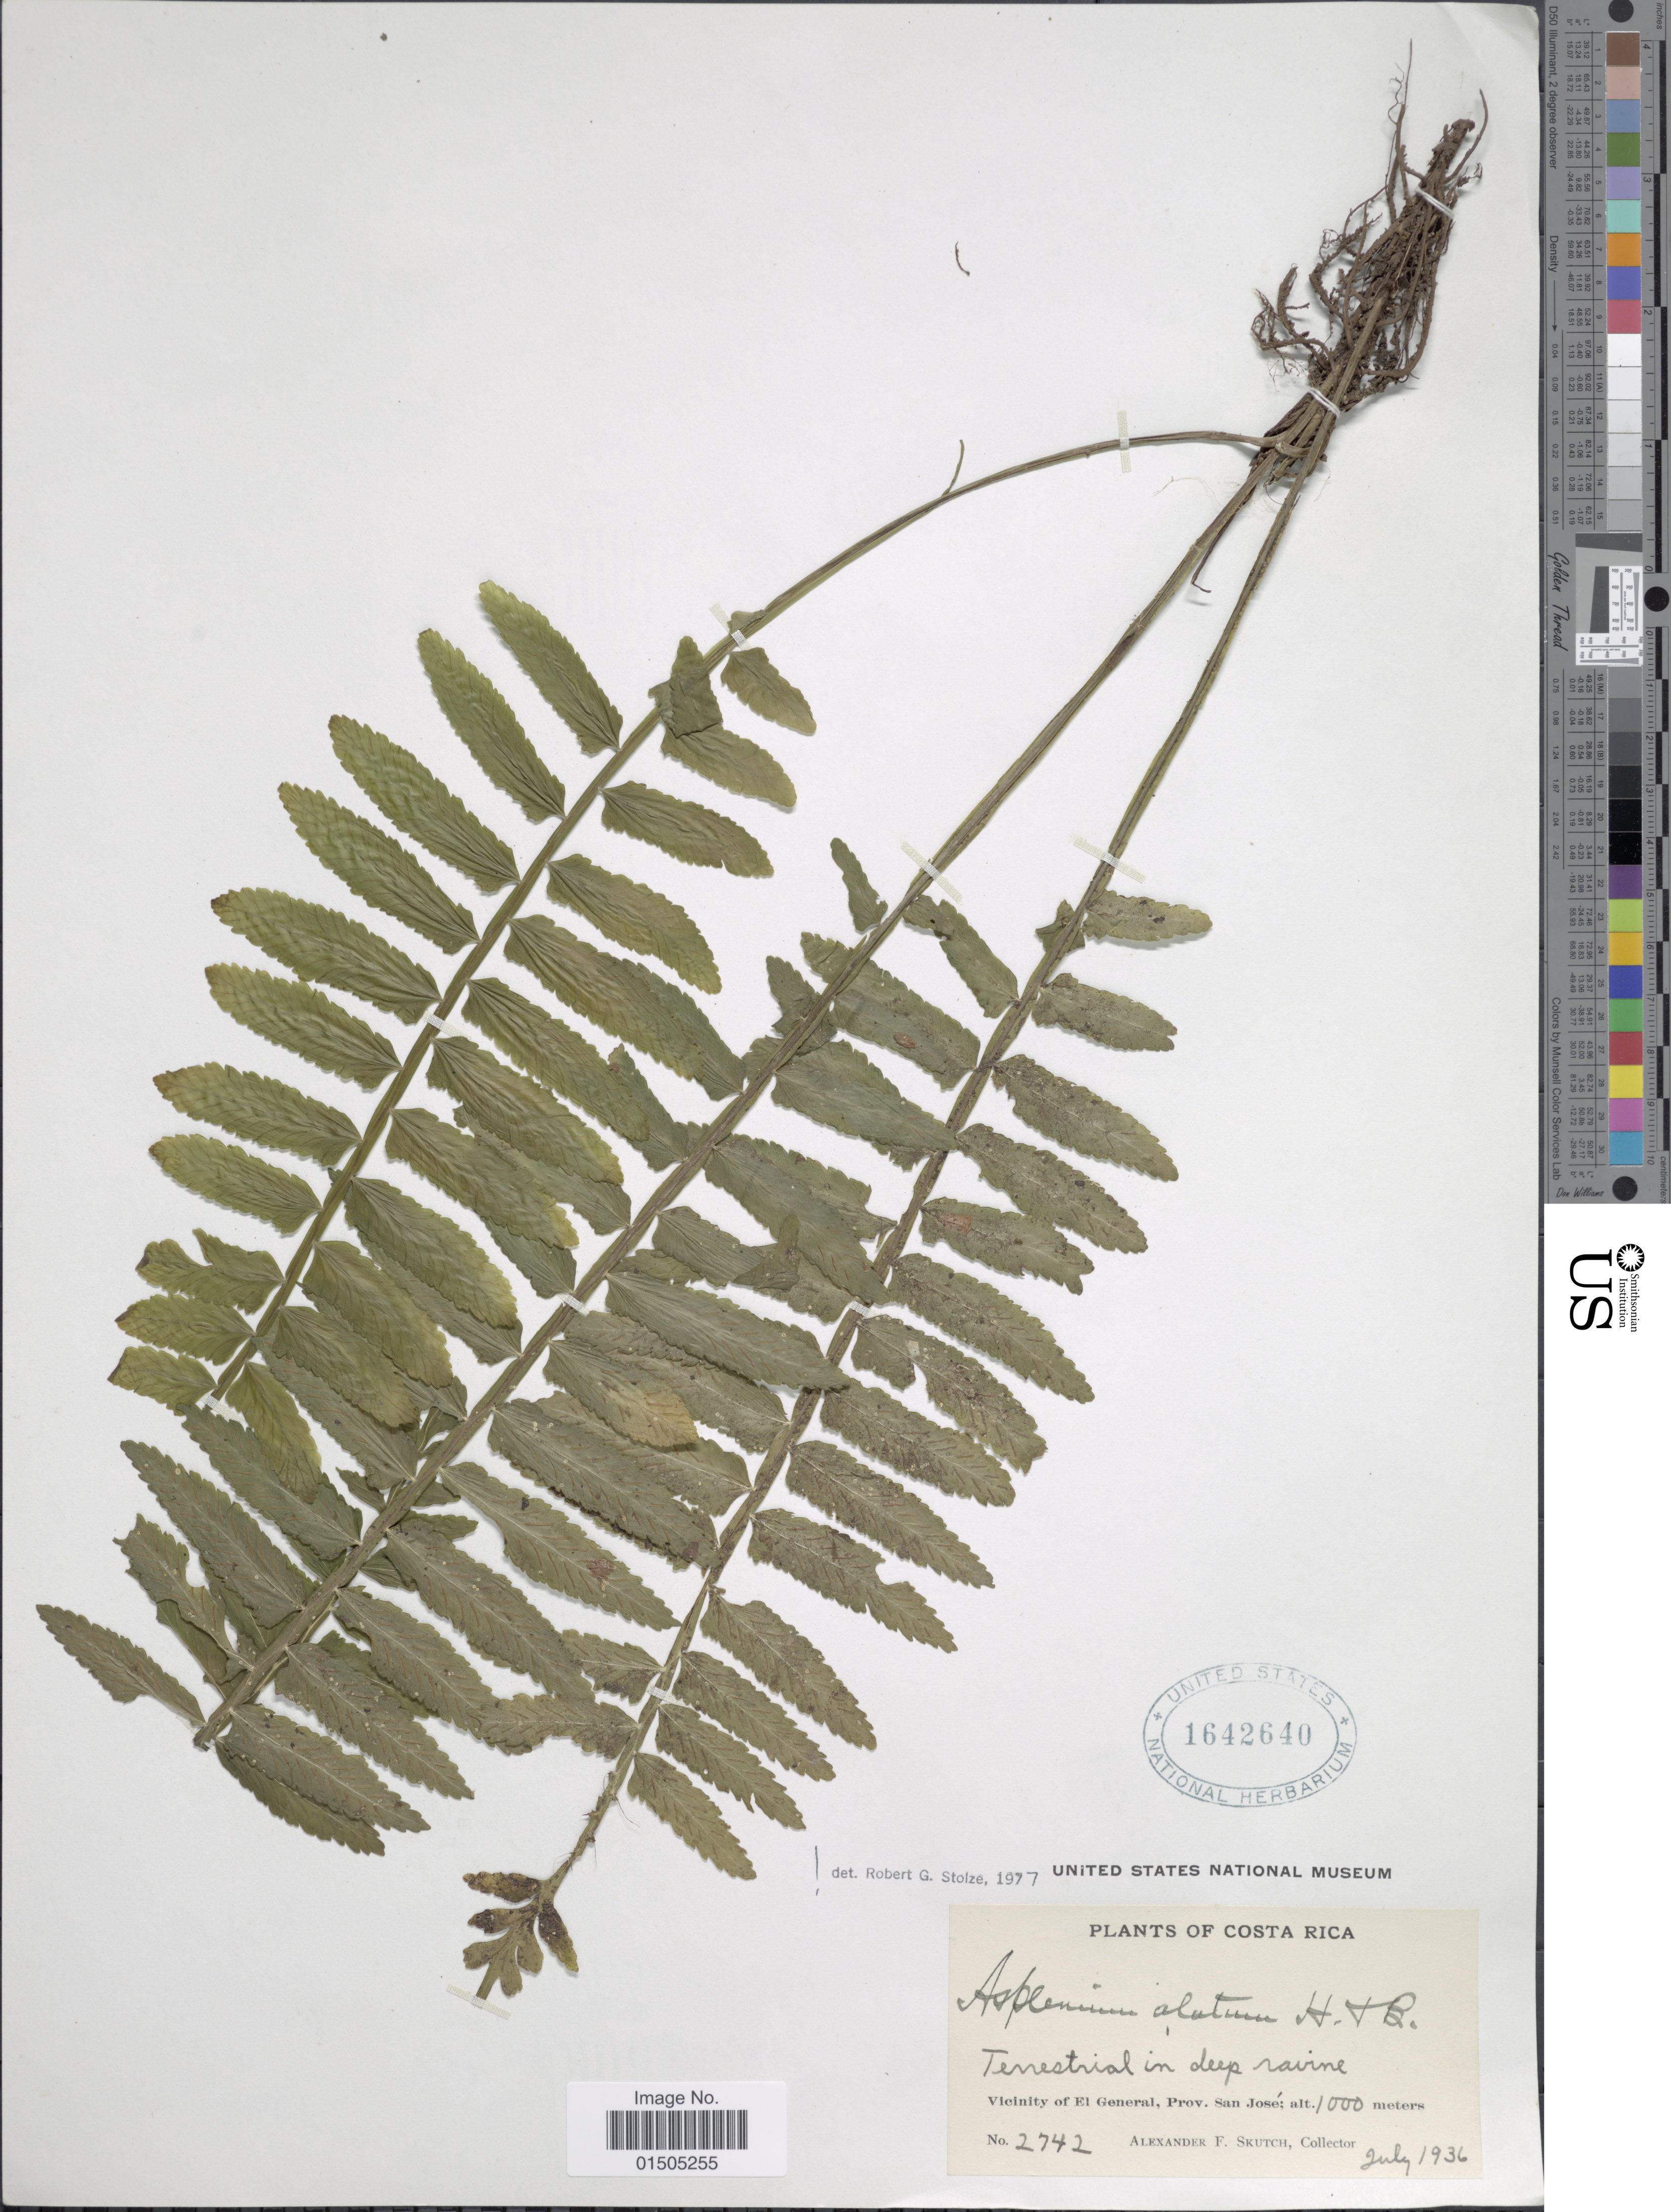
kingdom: Plantae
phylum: Tracheophyta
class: Polypodiopsida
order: Polypodiales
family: Aspleniaceae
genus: Asplenium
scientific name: Asplenium alatum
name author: Humb. & Bonpl. ex Willd.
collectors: A. F. Skutch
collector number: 2742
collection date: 1936-07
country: Costa Rica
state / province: San José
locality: Vicinity of El General.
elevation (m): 1000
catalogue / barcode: US 1642640